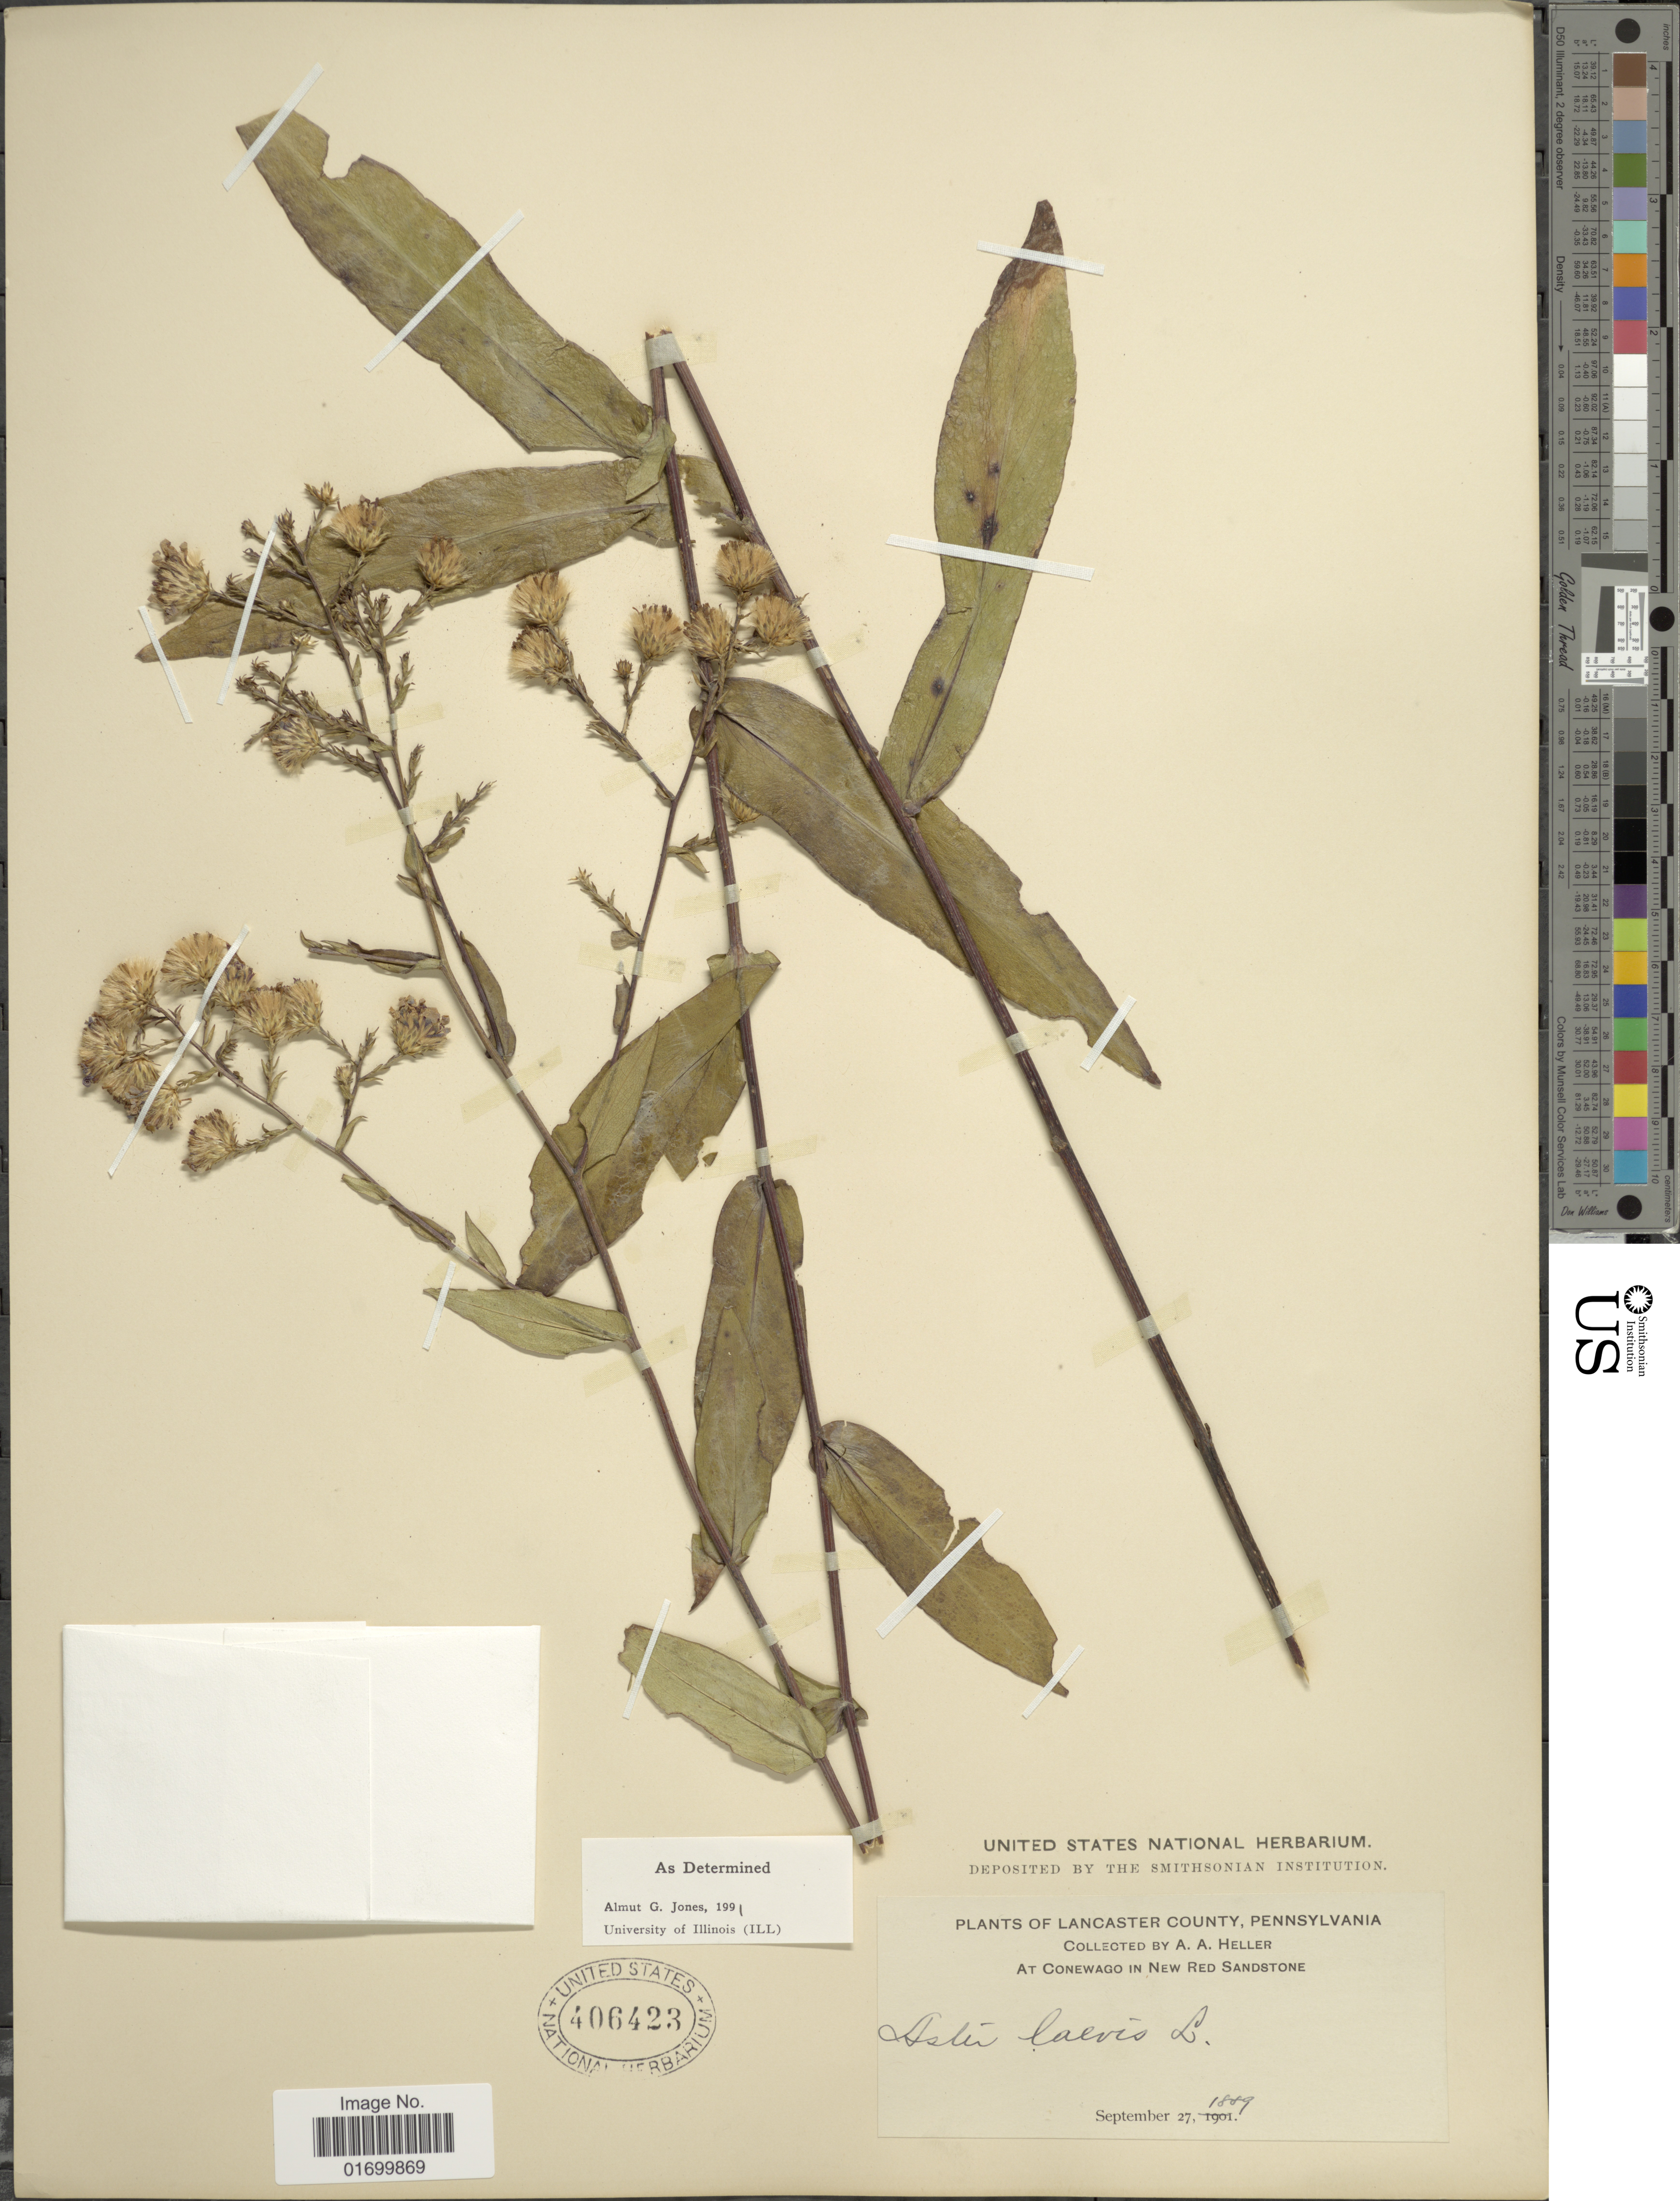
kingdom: Plantae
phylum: Tracheophyta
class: Magnoliopsida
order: Asterales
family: Asteraceae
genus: Symphyotrichum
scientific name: Symphyotrichum laeve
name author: (L.) Á. Löve & D. Löve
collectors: A. A. Heller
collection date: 1889-09-27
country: United States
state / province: Pennsylvania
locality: Lancaster County. At Conewago in New Red Sandstone.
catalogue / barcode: US 406423